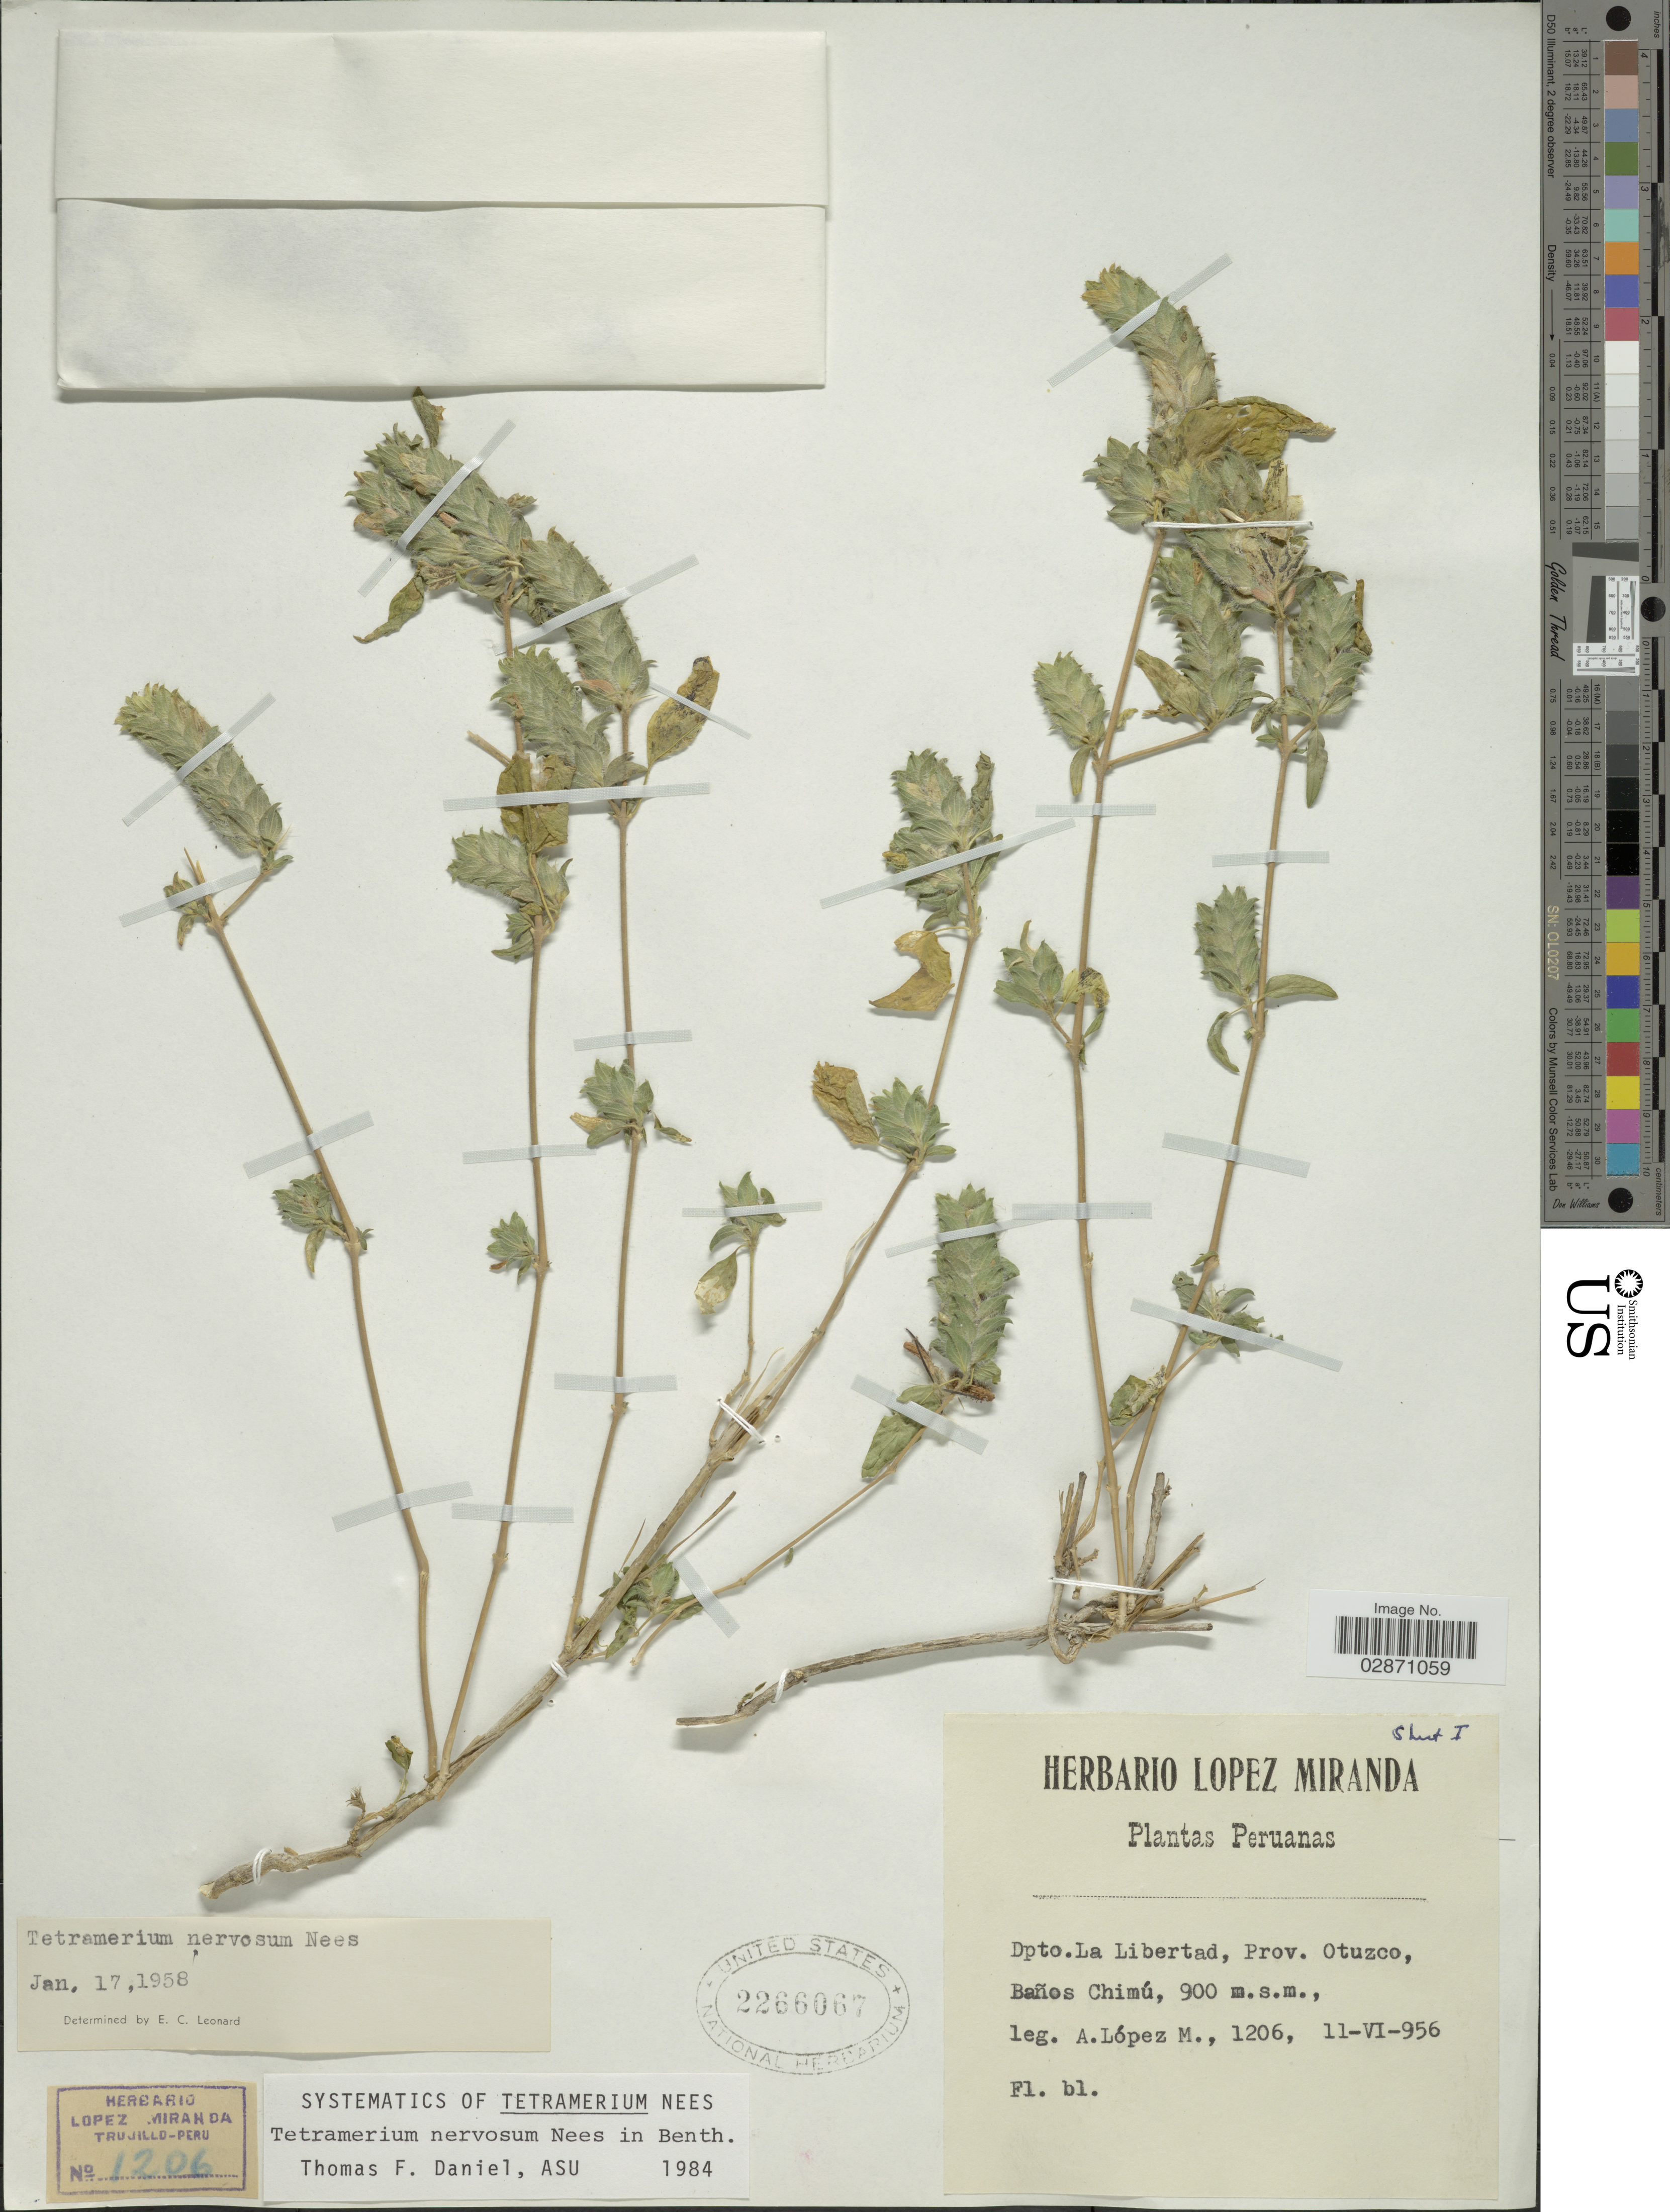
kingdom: Plantae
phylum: Tracheophyta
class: Magnoliopsida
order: Lamiales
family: Acanthaceae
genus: Tetramerium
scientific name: Tetramerium nervosum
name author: Nees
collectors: A. López M.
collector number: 1206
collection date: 1956-06-11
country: Peru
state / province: La Libertad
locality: Dpto. La Libertad, Prov. Otuzco, Baños Chimú.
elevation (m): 900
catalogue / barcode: US 2266067